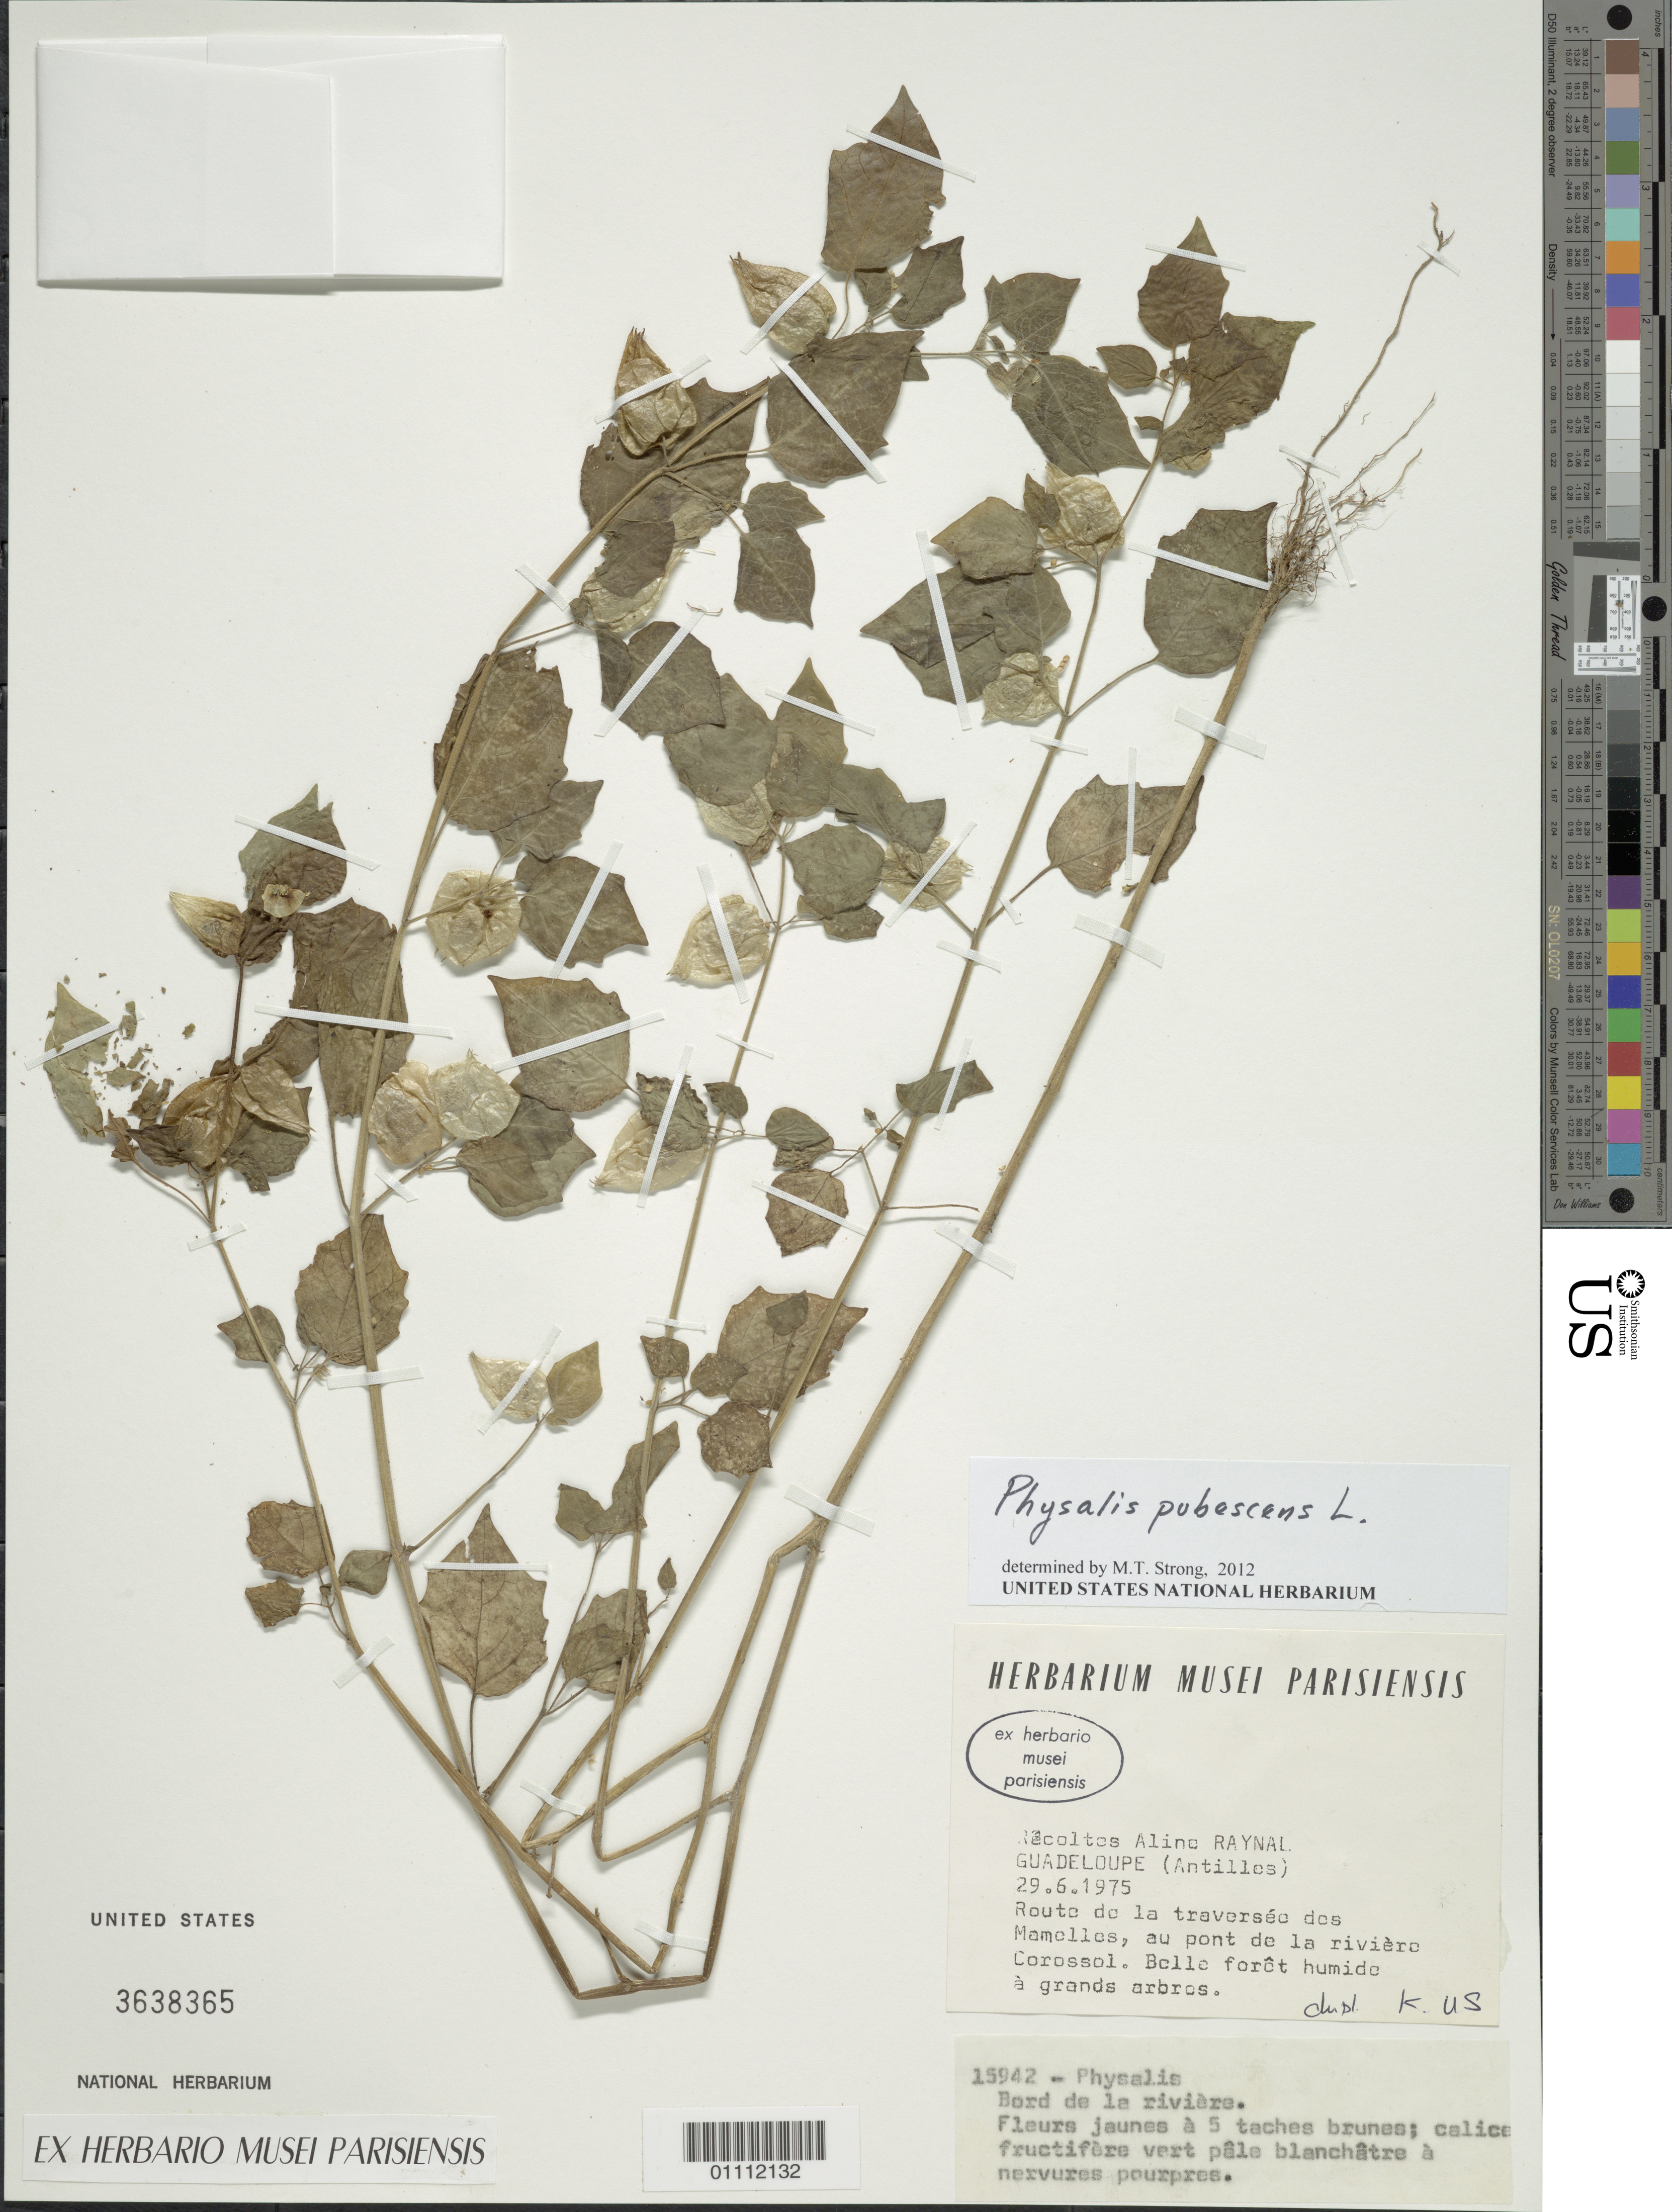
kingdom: Plantae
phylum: Tracheophyta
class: Magnoliopsida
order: Solanales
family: Solanaceae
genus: Physalis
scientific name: Physalis pubescens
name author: L.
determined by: Strong, M. T., (US), Smithsonian Institution - National Museum of Natural History (UNITED STATES)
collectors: A. M. Raynal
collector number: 15942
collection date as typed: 29 Jun 1975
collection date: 1975-06-29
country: Guadeloupe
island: Basse Terre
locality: Mamelles, au pont de la rivèure Corossol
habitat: Belle forêt humide à grands arbres; bord de la rivière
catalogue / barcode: US 3638365